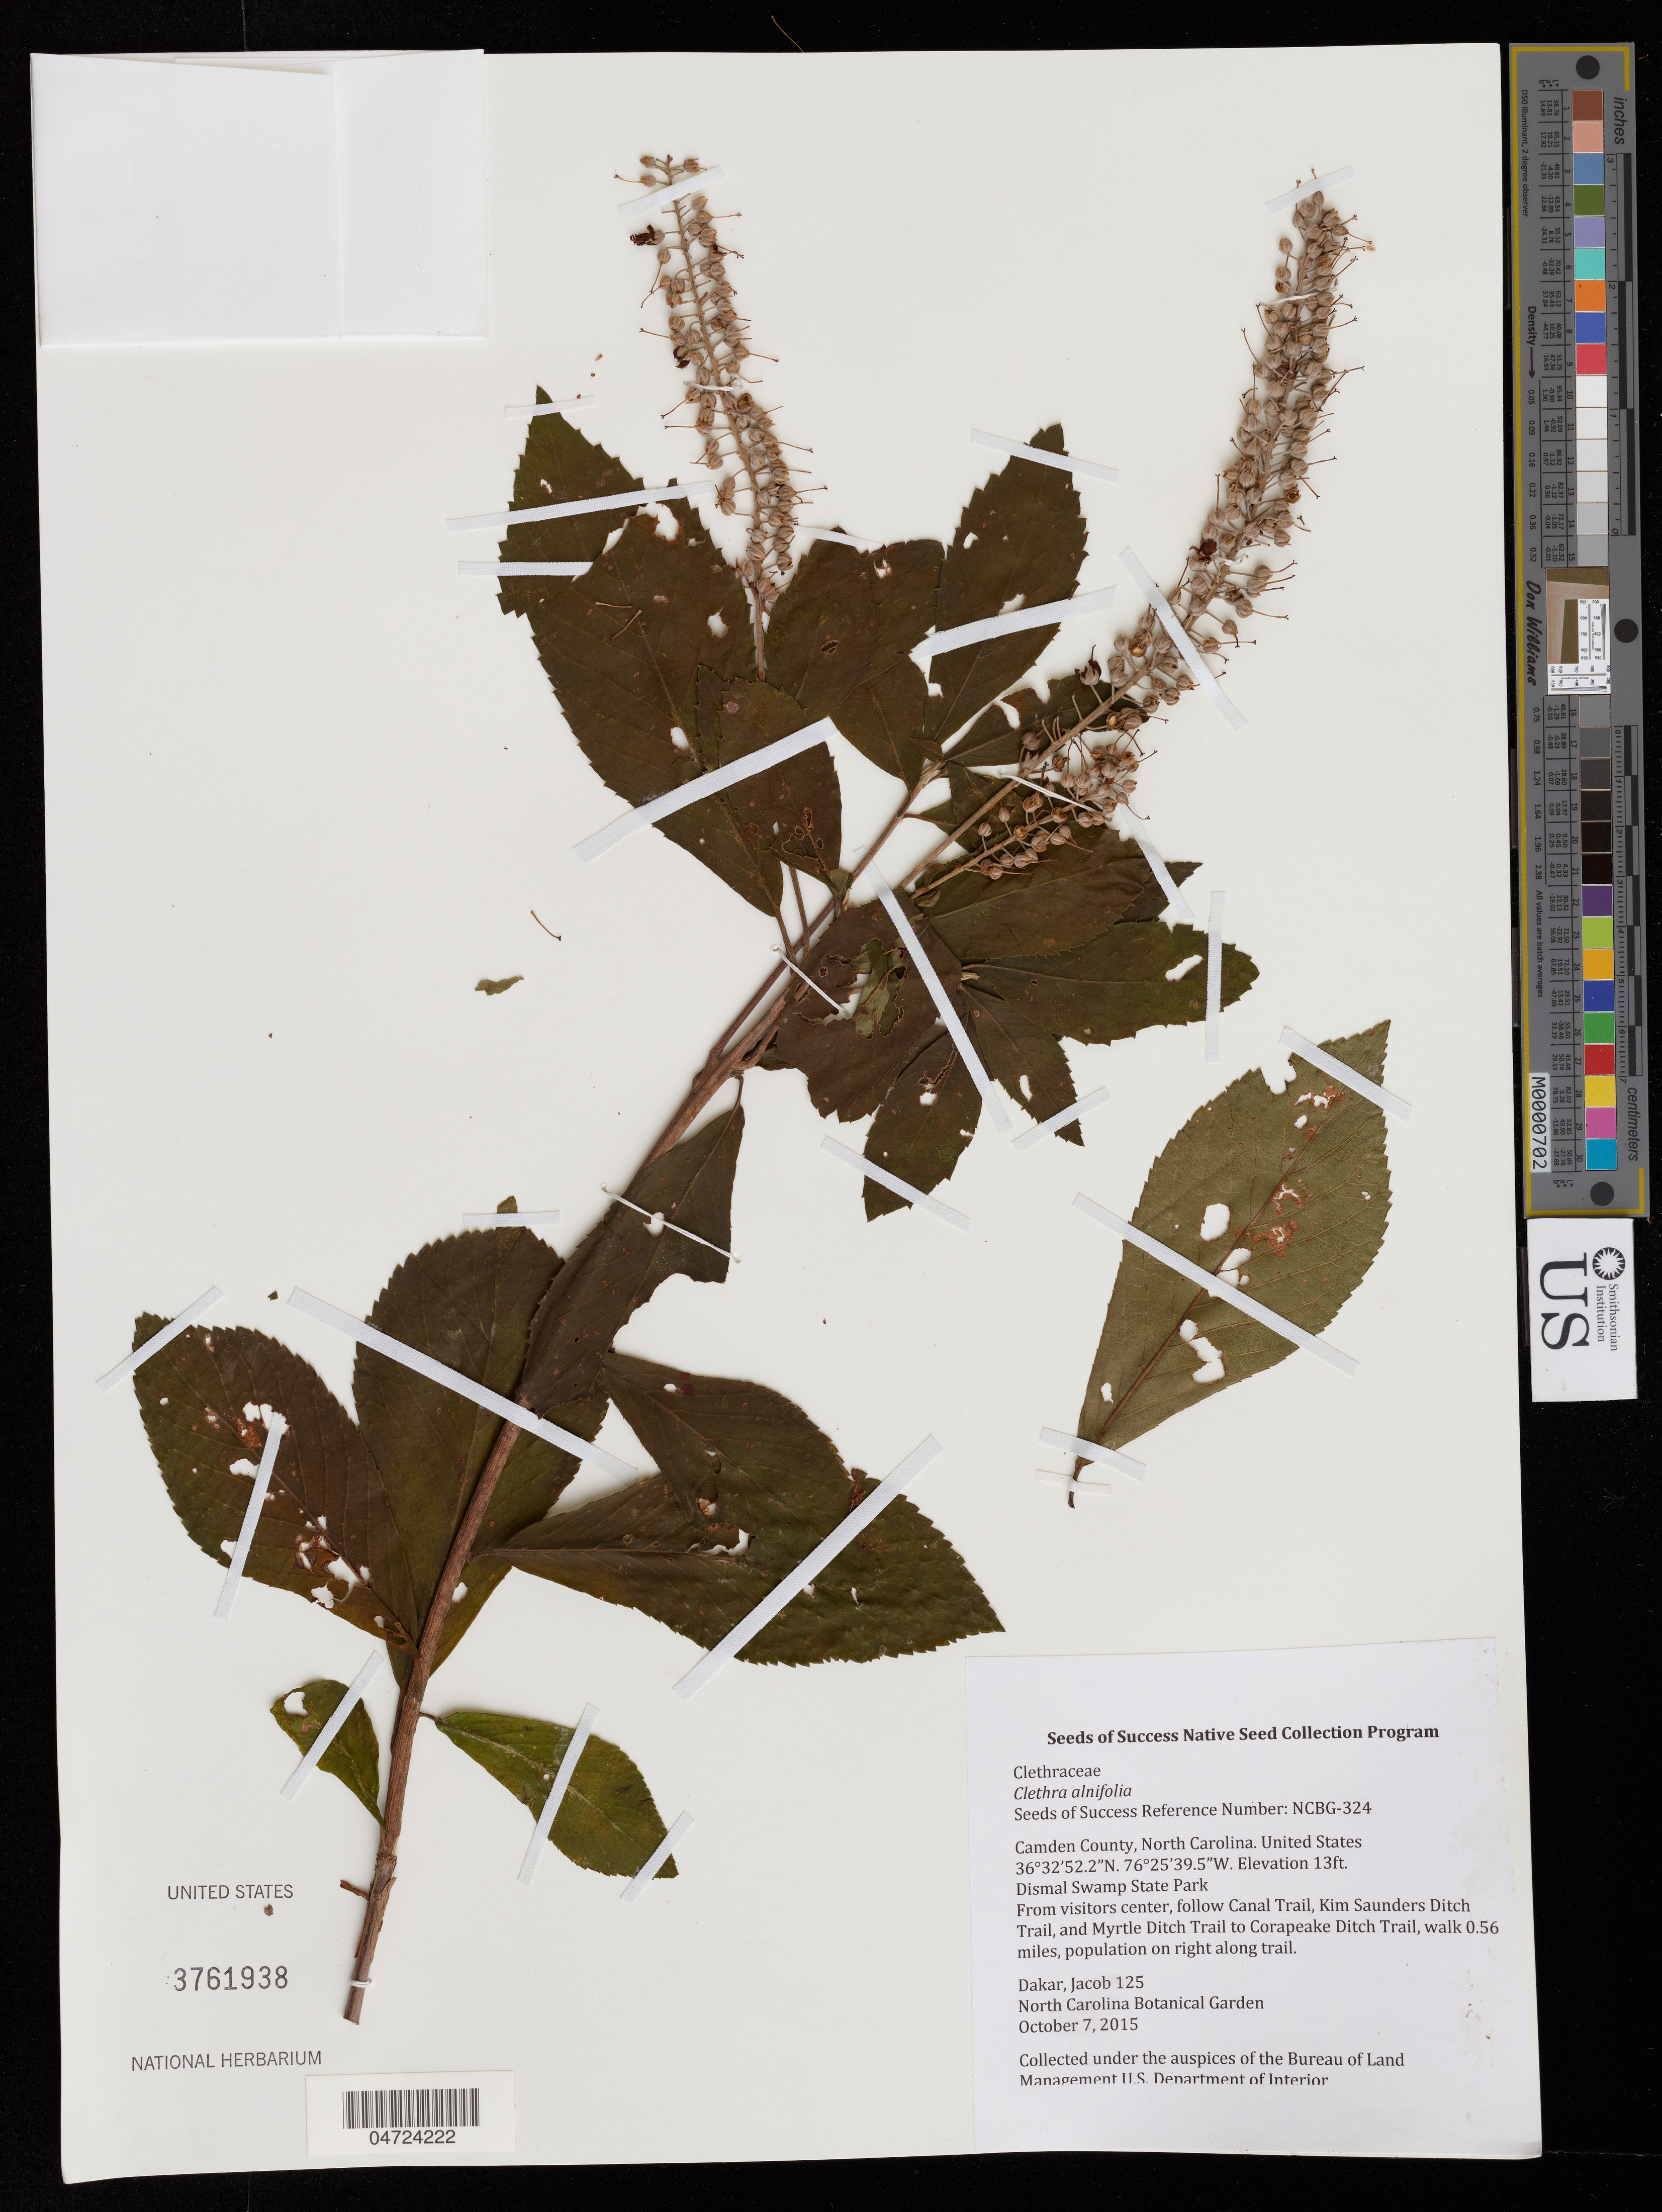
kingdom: Plantae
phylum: Tracheophyta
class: Magnoliopsida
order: Ericales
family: Clethraceae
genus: Clethra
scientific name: Clethra alnifolia sensu Blanco non L.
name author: (L.) Blanco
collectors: J. Dakar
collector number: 125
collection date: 2015-10-07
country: United States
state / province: North Carolina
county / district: Camden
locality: Camden County. Dismal Swamp State Park. From visitors center, follow Canal Trail, Kim Saunders Ditch Trail, and Myrtle Ditch Trail to Corapeake Ditch Trail, walk 0.56 miles, population on right along trail.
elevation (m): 4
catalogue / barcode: US 3761938